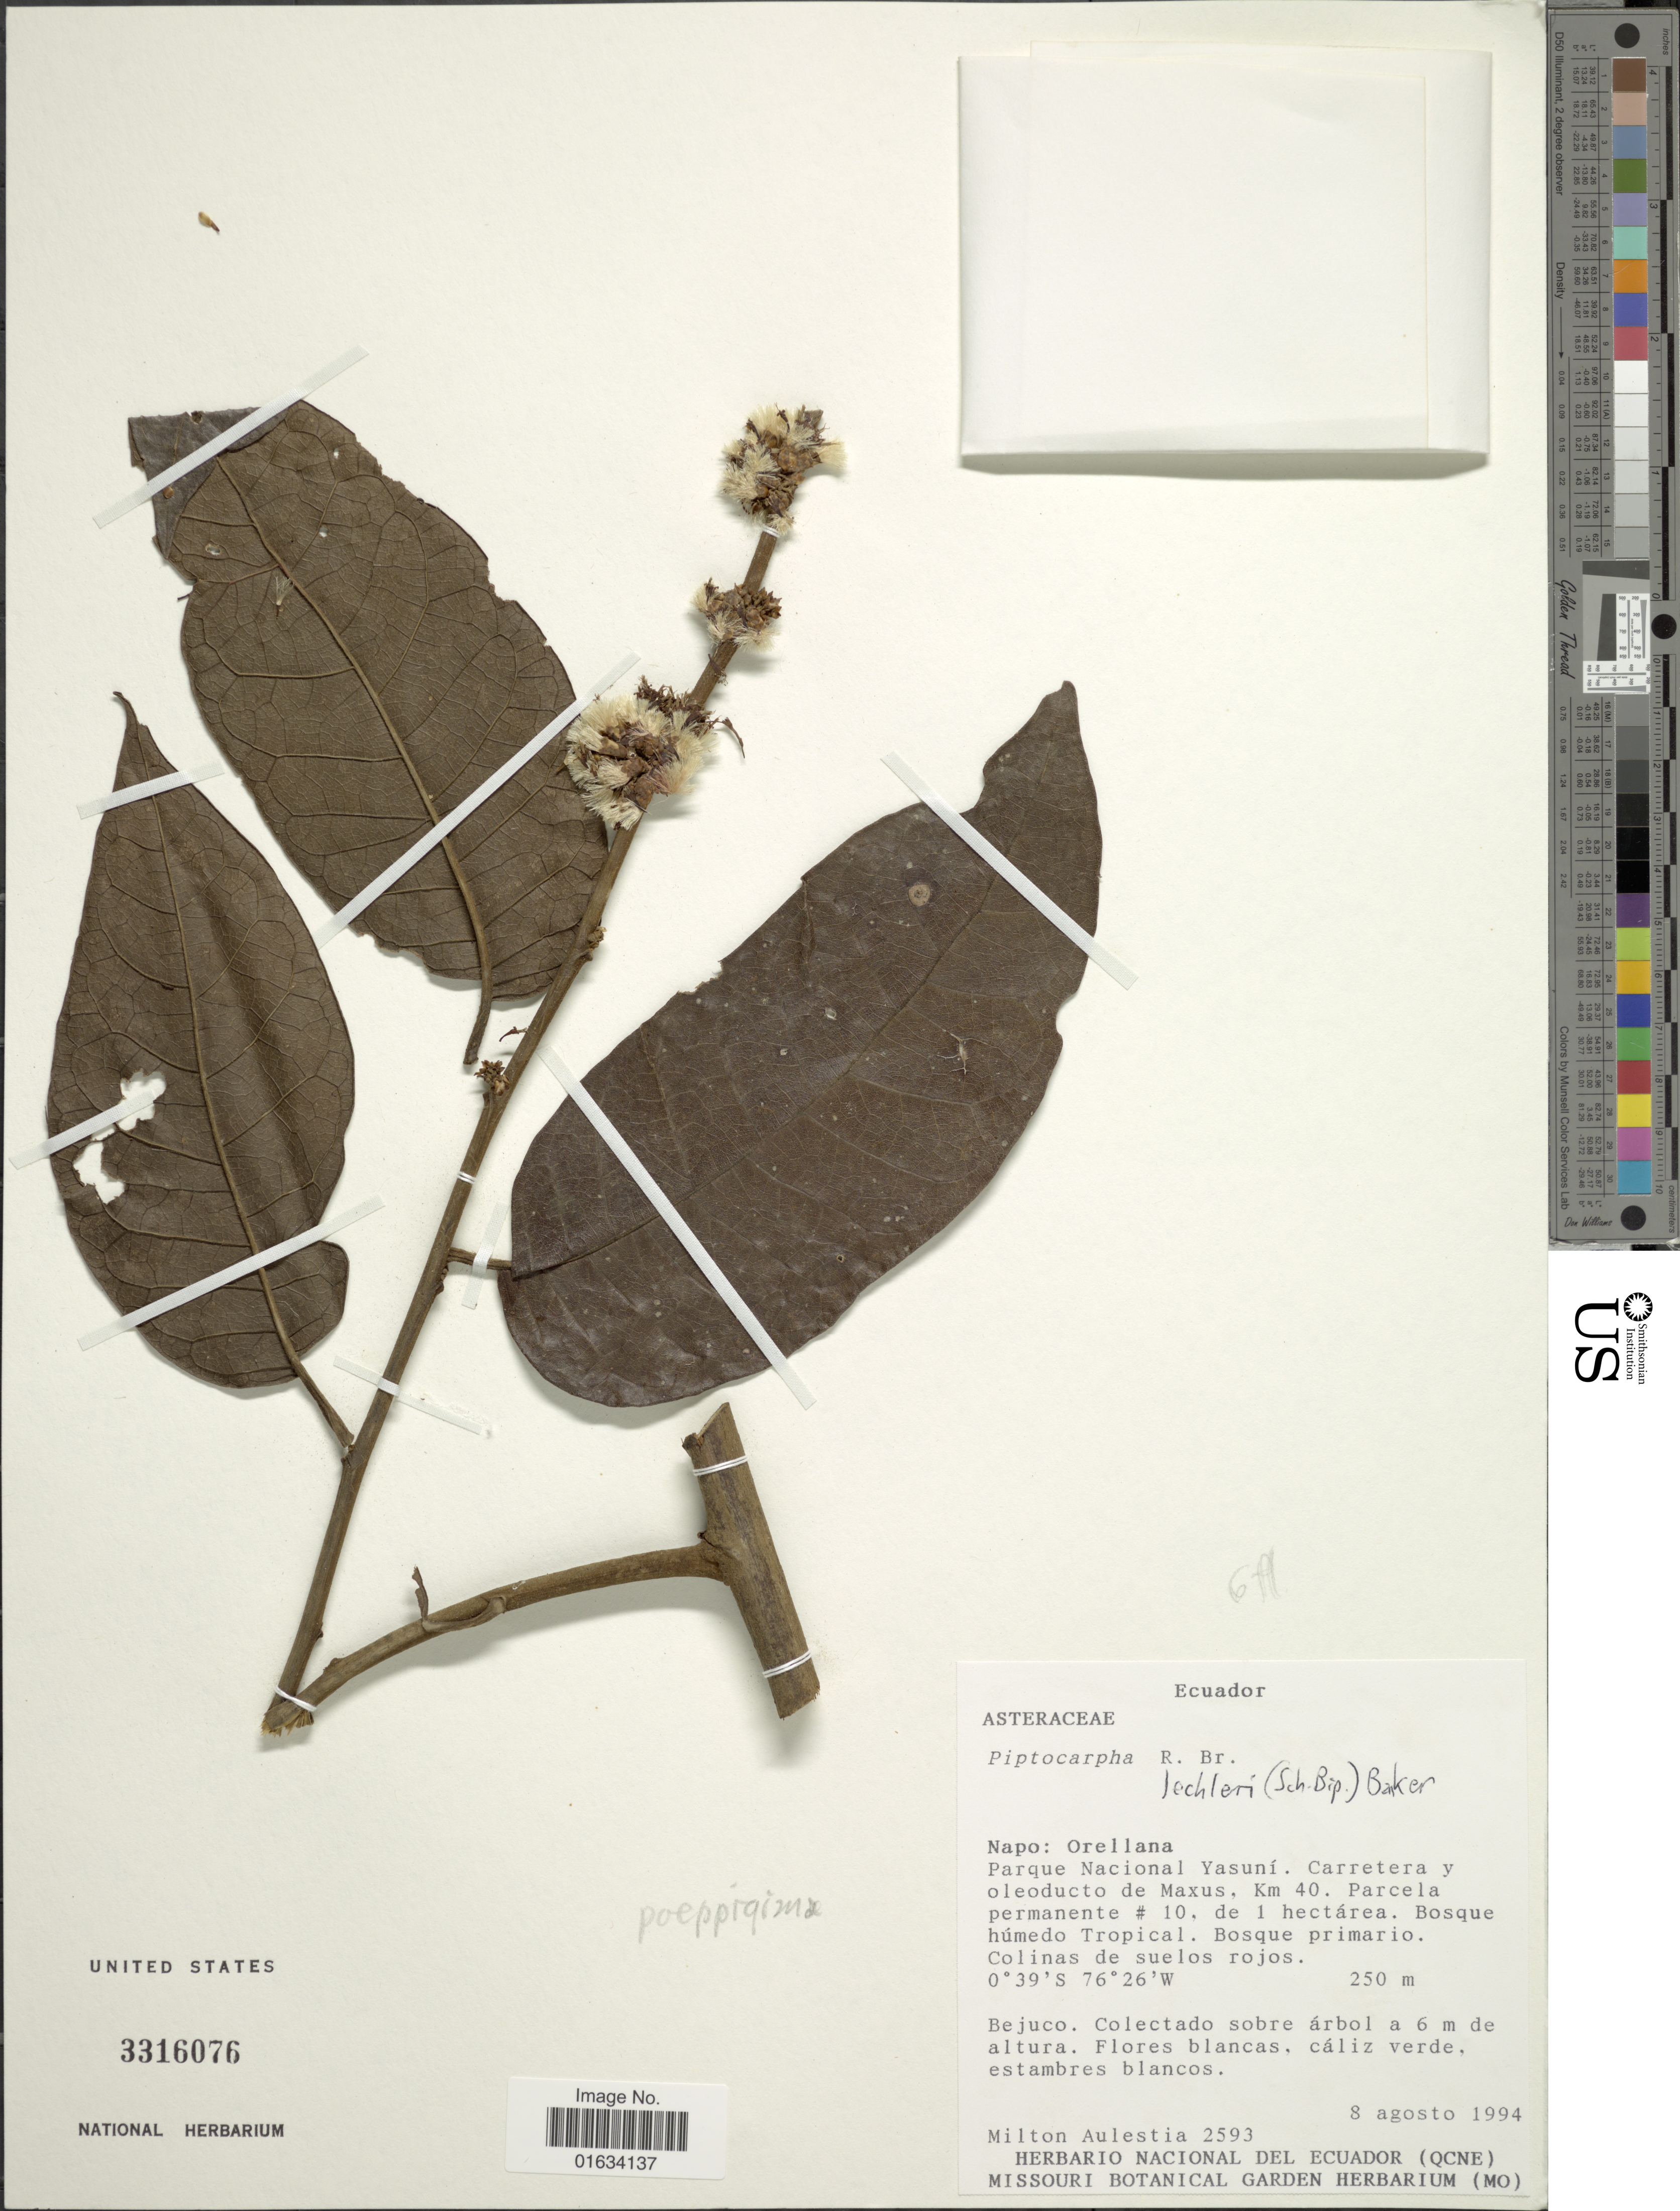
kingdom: Plantae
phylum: Tracheophyta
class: Magnoliopsida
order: Asterales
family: Asteraceae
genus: Piptocarpha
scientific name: Piptocarpha poeppigiana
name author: (DC.) Baker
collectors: M. Aulestia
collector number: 2593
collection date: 1994-08-08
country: Ecuador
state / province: Napo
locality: Ecuador. Napo: Orellana. Parque Nacional Yasuni. Carretera y oleoducto de Maxus, Km 40. Parcela permanente # 10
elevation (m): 250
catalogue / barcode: US 3316076